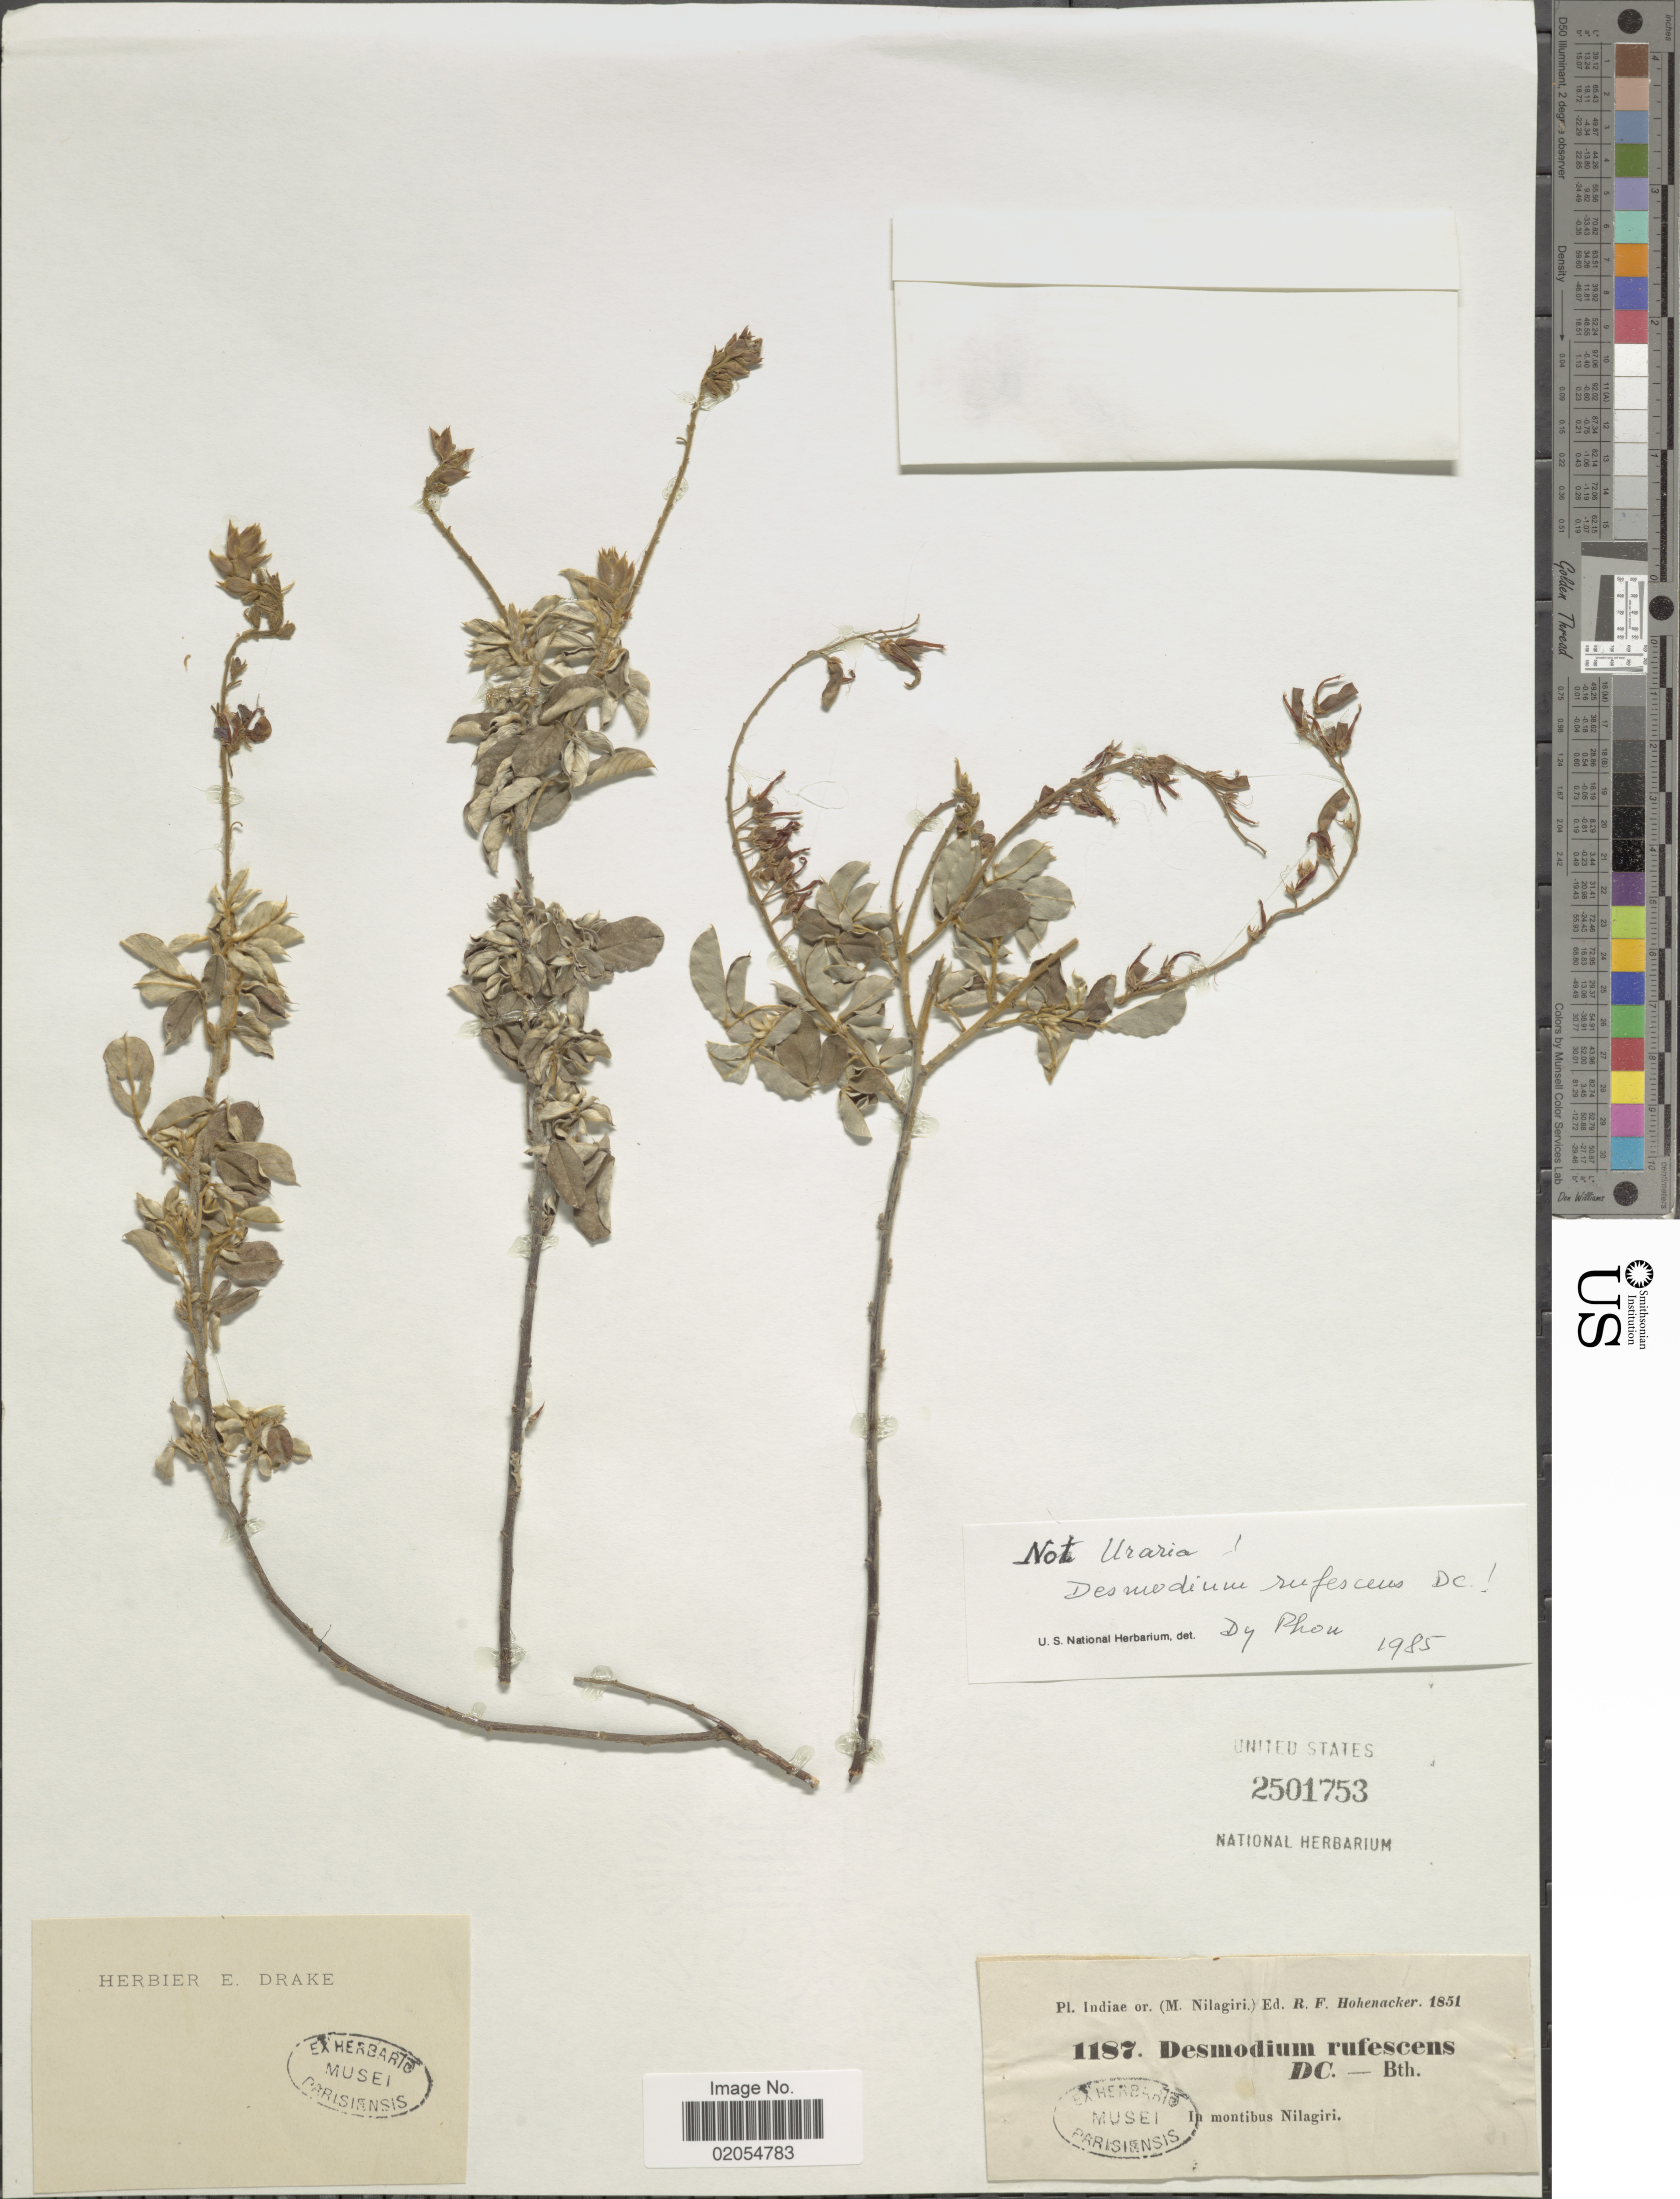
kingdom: Plantae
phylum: Tracheophyta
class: Magnoliopsida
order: Fabales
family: Fabaceae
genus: Grona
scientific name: Grona ferruginea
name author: (Wall. ex Thwaites) H. Ohashi & K. Ohashi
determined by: Strong, Mark T., (BOT), Smithsonian Institution - National Museum of Natural History (UNITED STATES)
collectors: R. F. Hohenacker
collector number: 1187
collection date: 1851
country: India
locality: In montibus Nilagiri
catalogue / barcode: US 2501753